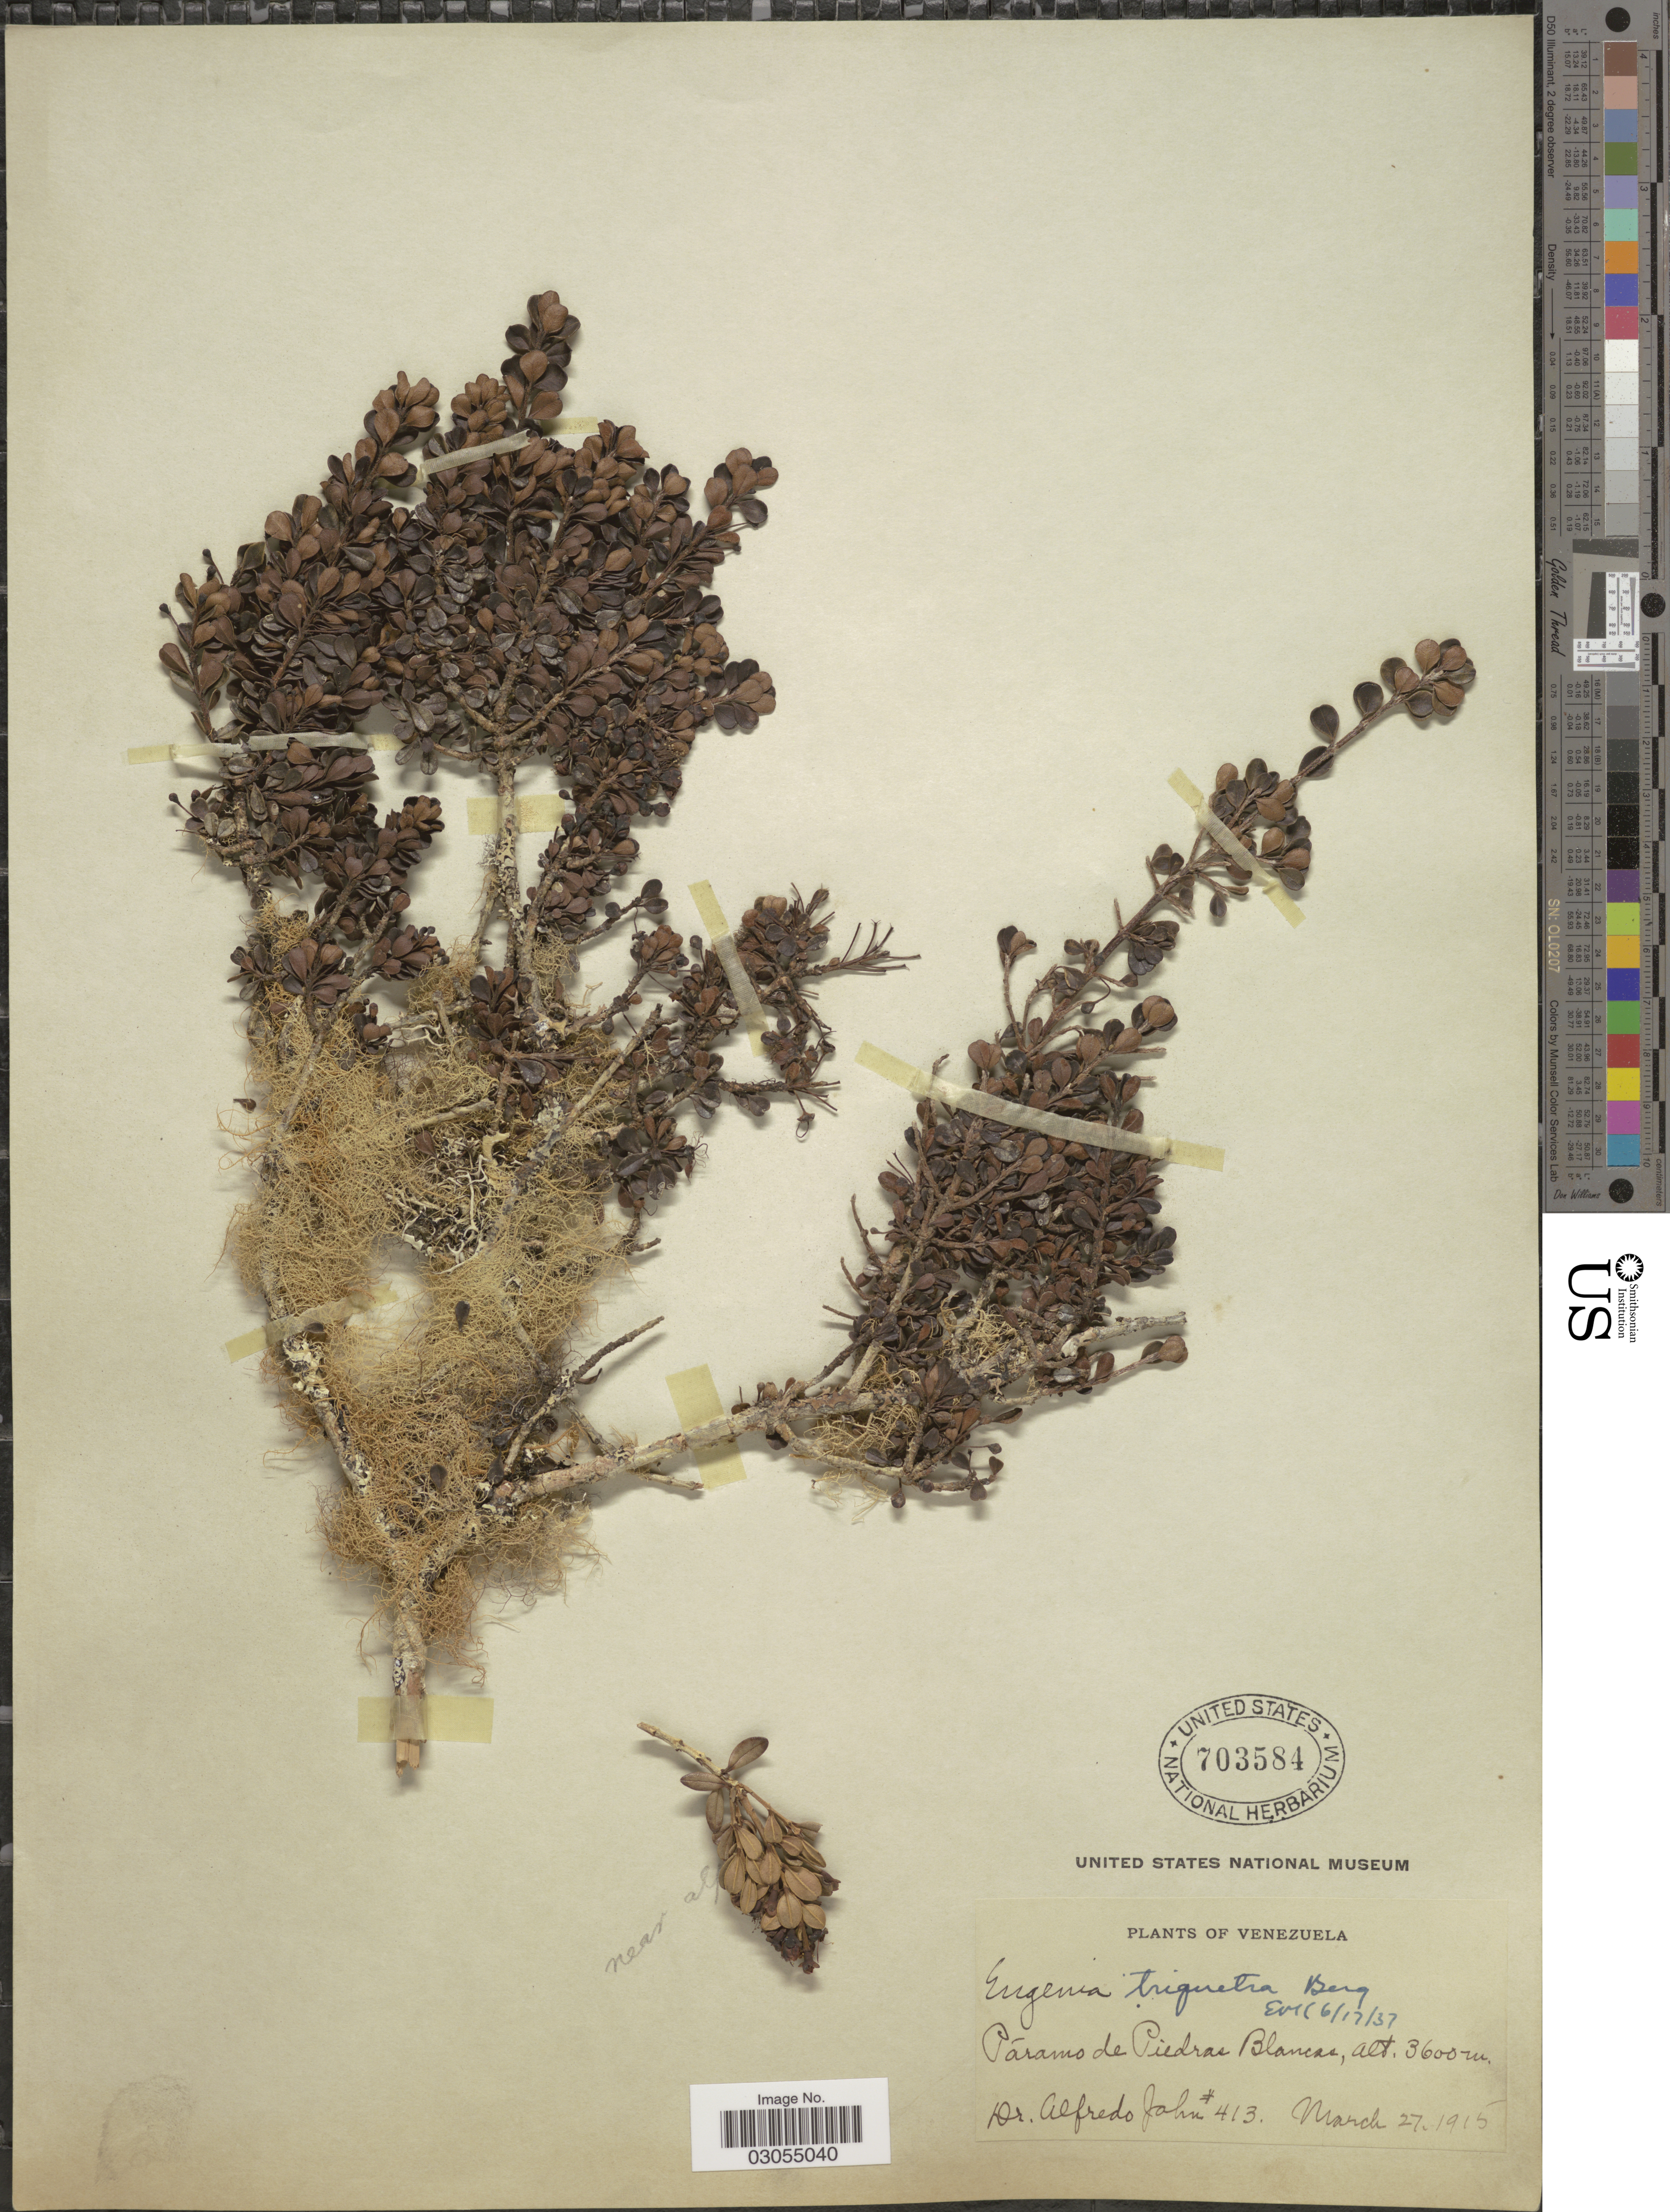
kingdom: Plantae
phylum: Tracheophyta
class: Magnoliopsida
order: Myrtales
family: Myrtaceae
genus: Myrcianthes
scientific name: Myrcianthes myrsinoides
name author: (Kunth) Grifo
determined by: Strong, Mark T., (BOT), Smithsonian Institution - National Museum of Natural History (UNITED STATES)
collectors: A. Jahn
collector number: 413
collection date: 1915-03-27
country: Venezuela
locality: Páramo de Piedras Blancas.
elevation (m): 3600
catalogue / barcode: US 703584